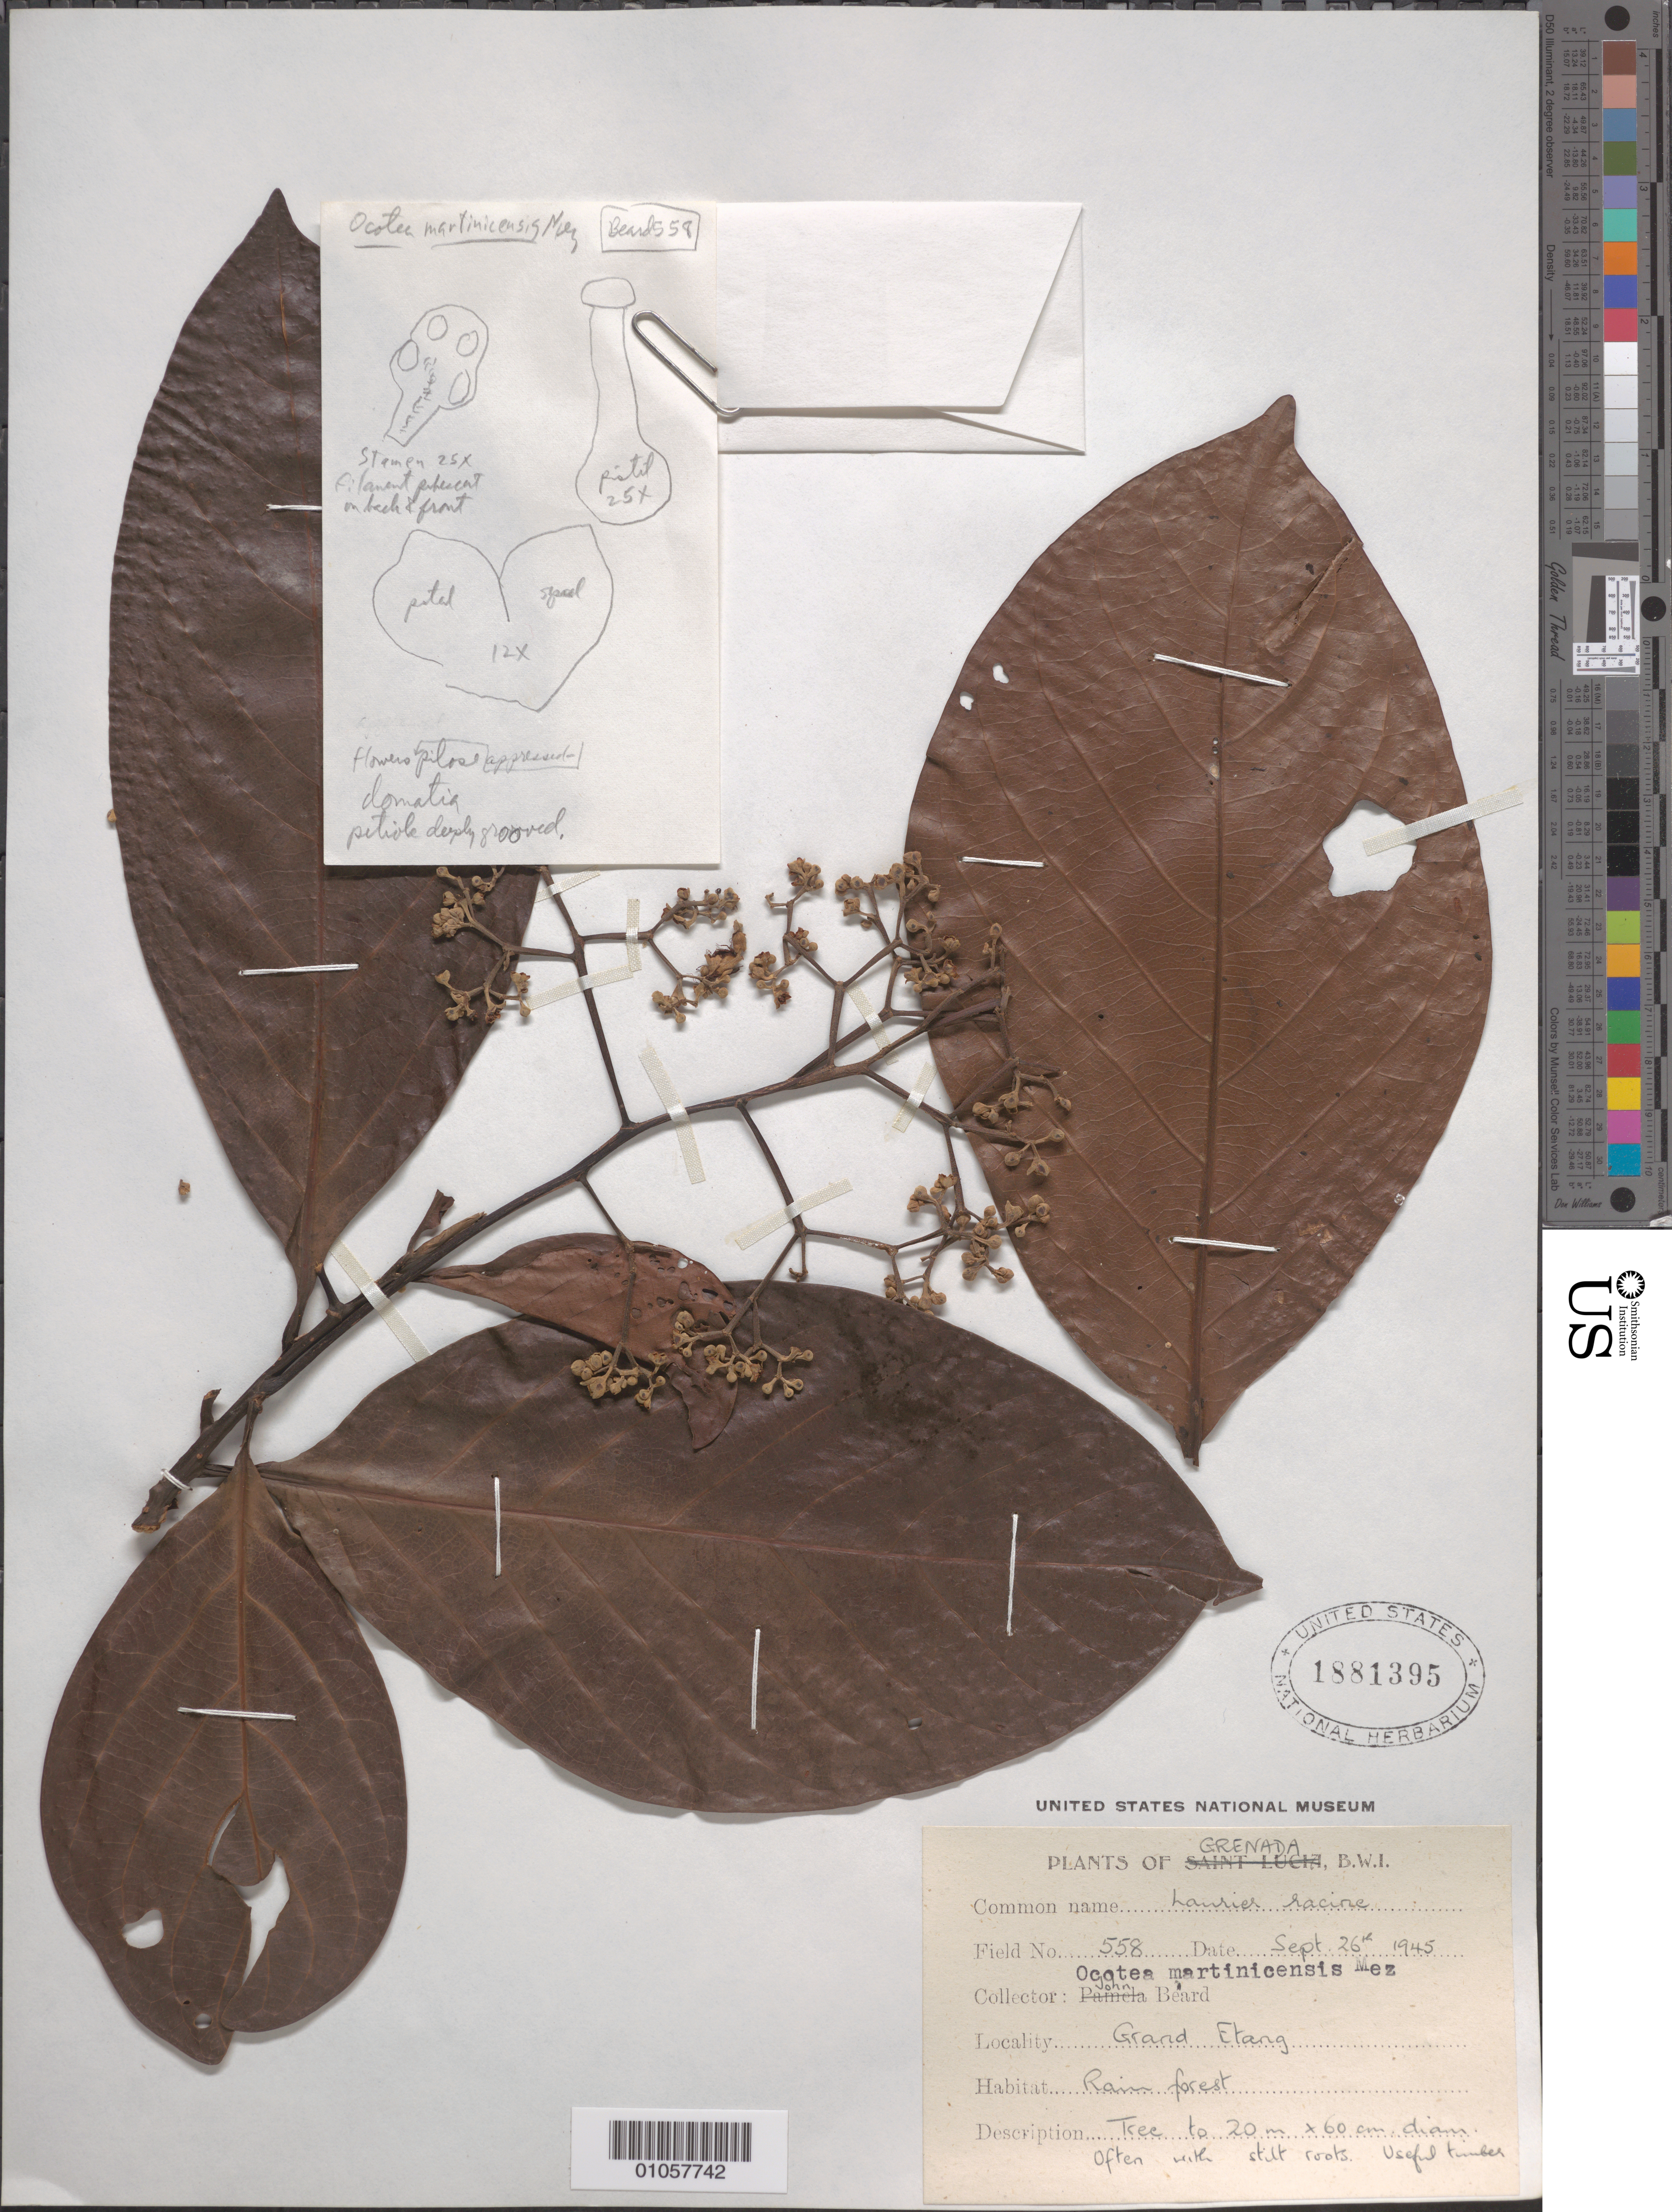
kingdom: Plantae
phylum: Tracheophyta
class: Magnoliopsida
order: Laurales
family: Lauraceae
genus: Ocotea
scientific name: Ocotea martinicensis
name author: Mez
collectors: P. Beard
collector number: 558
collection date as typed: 26 Sep 1945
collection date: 1945-09-26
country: Grenada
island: Grenada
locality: Grand Etang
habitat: Rainforest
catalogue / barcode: US 1881395